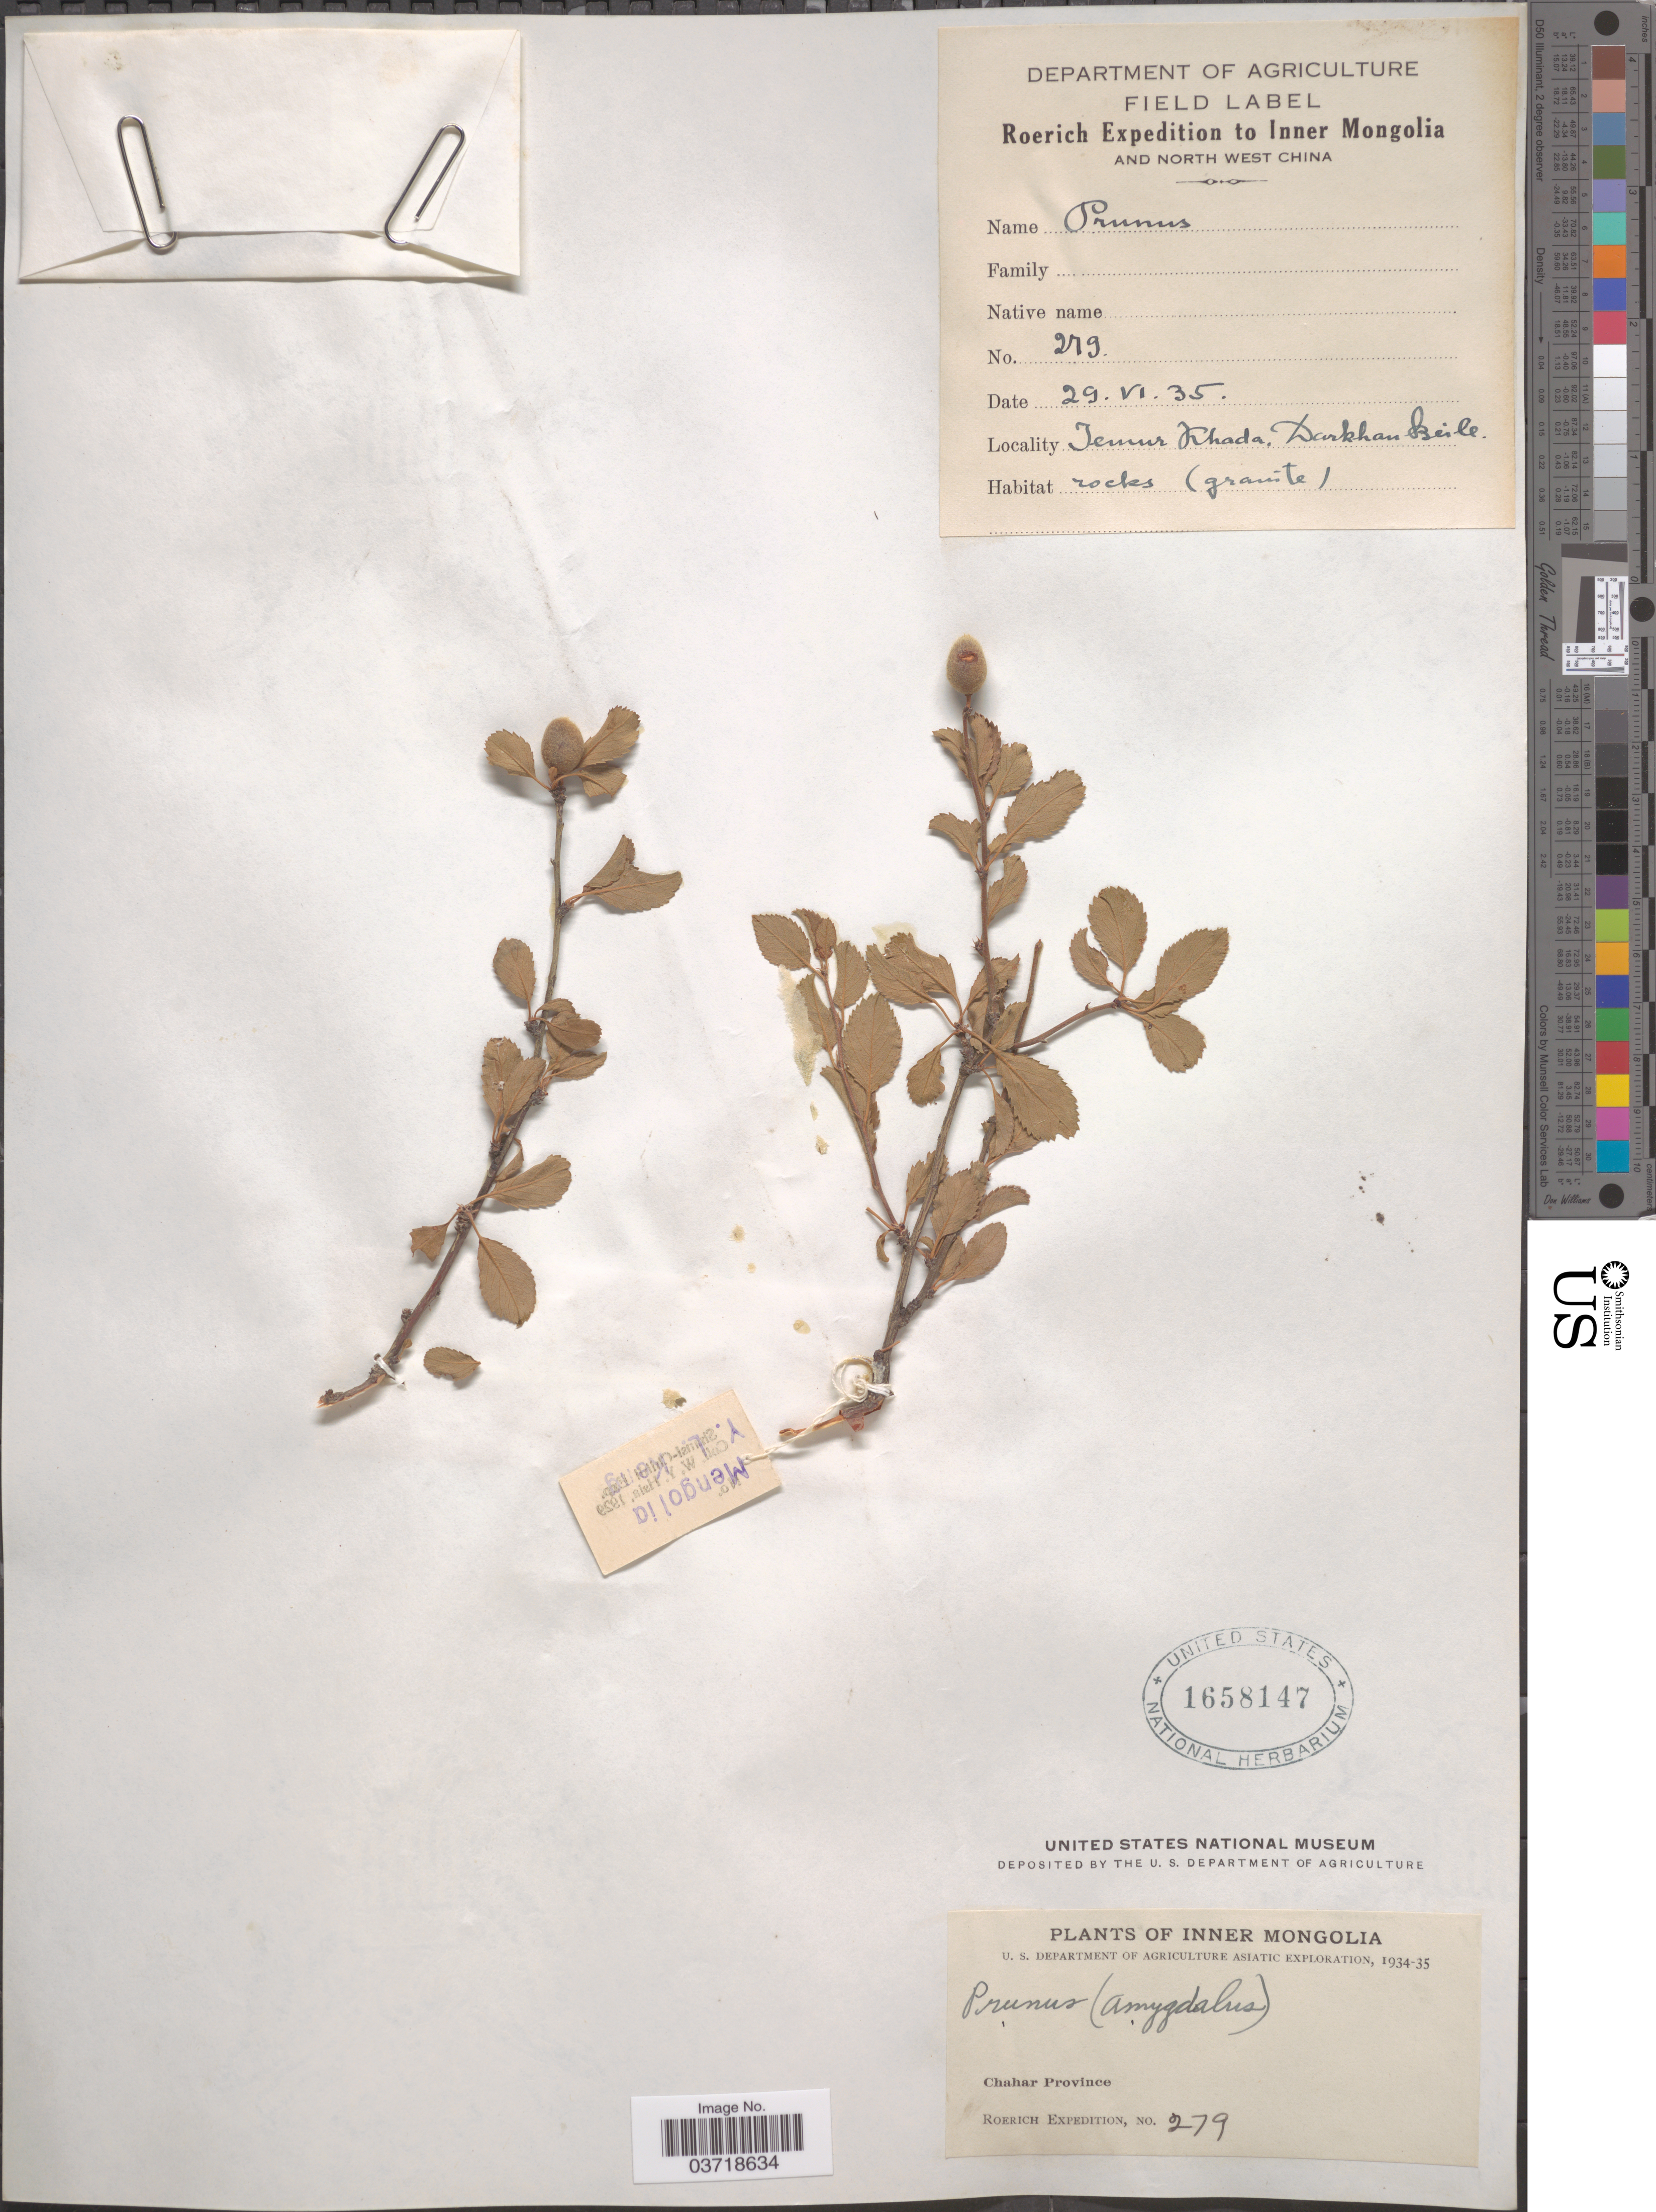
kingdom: Plantae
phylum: Tracheophyta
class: Magnoliopsida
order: Rosales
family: Rosaceae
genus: Prunus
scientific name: Prunus sp.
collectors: Roerich Expedition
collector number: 279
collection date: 1935-06-29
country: China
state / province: Nei Monggol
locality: Inner Mongolia and North West China. Temur Khada, Darkhan Beile. Chahar Province.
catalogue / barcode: US 1658147